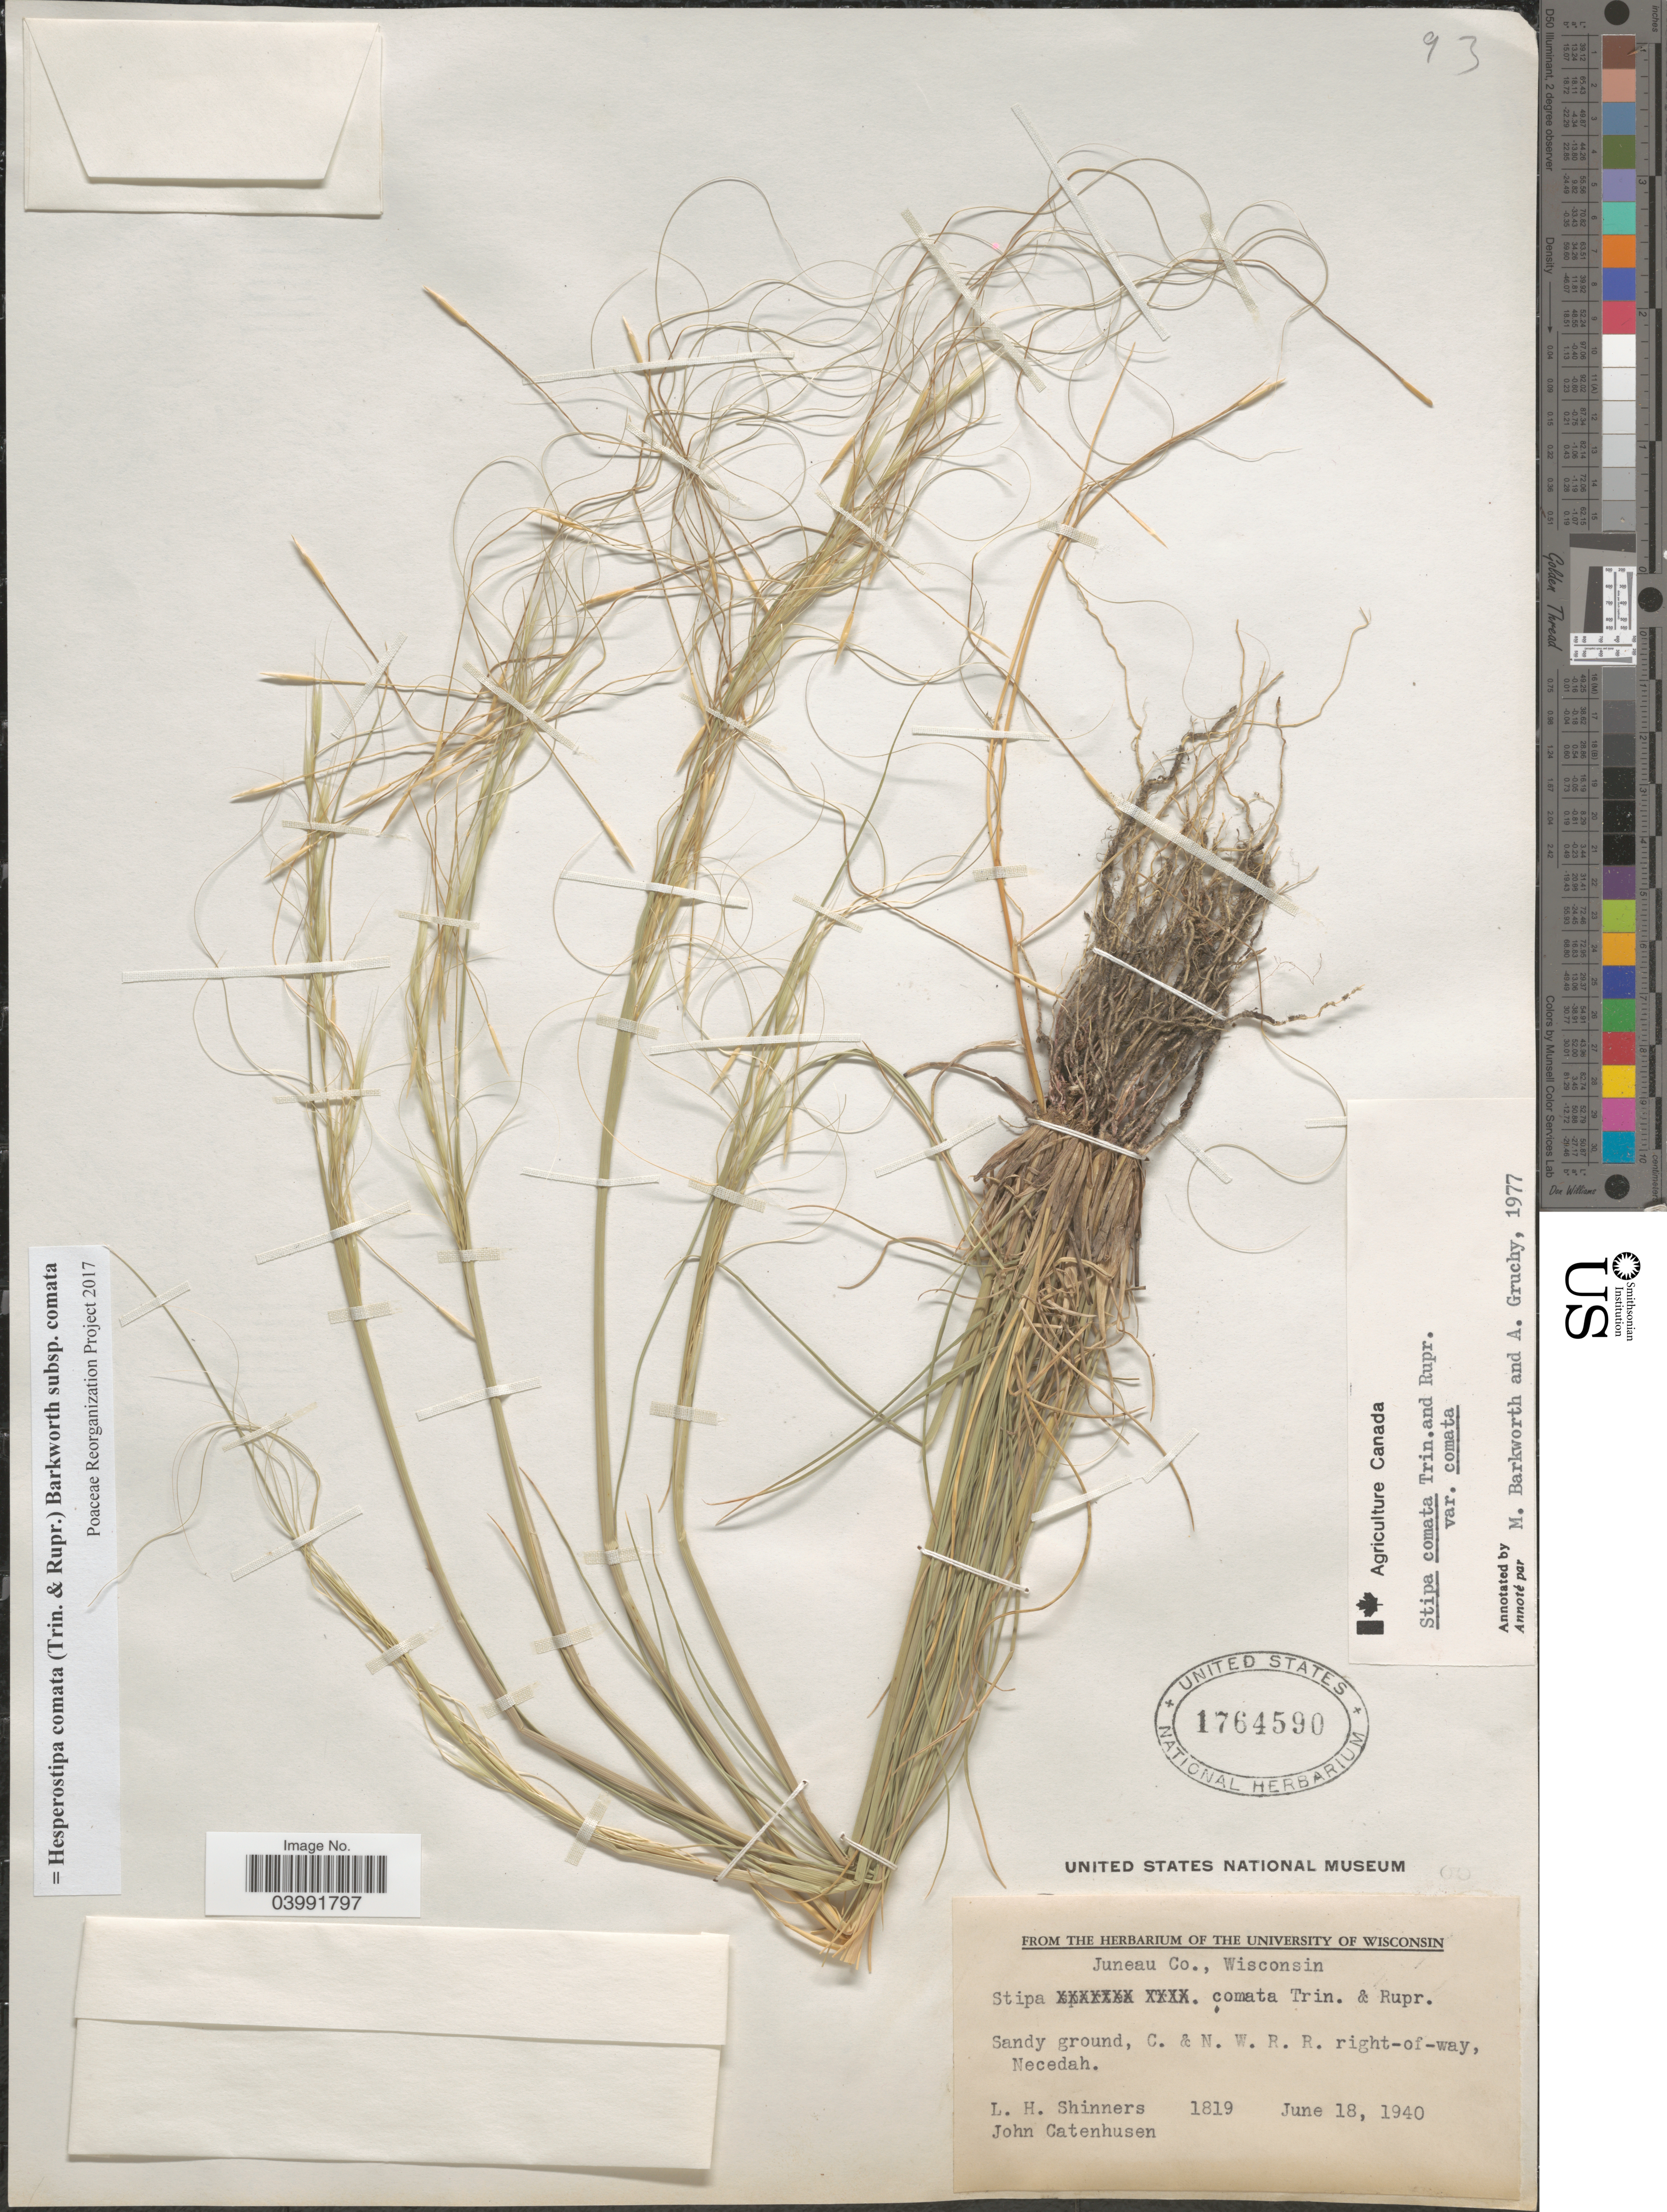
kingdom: Plantae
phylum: Tracheophyta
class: Liliopsida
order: Poales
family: Poaceae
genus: Hesperostipa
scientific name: Hesperostipa comata subsp. comata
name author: (Trin. & Rupr.) Barkworth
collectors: L. H. Shinners & J. Catenhusen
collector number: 1819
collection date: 1940-06-18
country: United States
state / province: Wisconsin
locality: Juneau Co. Sandy ground, C. & N. W. R. R. right-of-way, Necedah.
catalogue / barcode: US 1764590